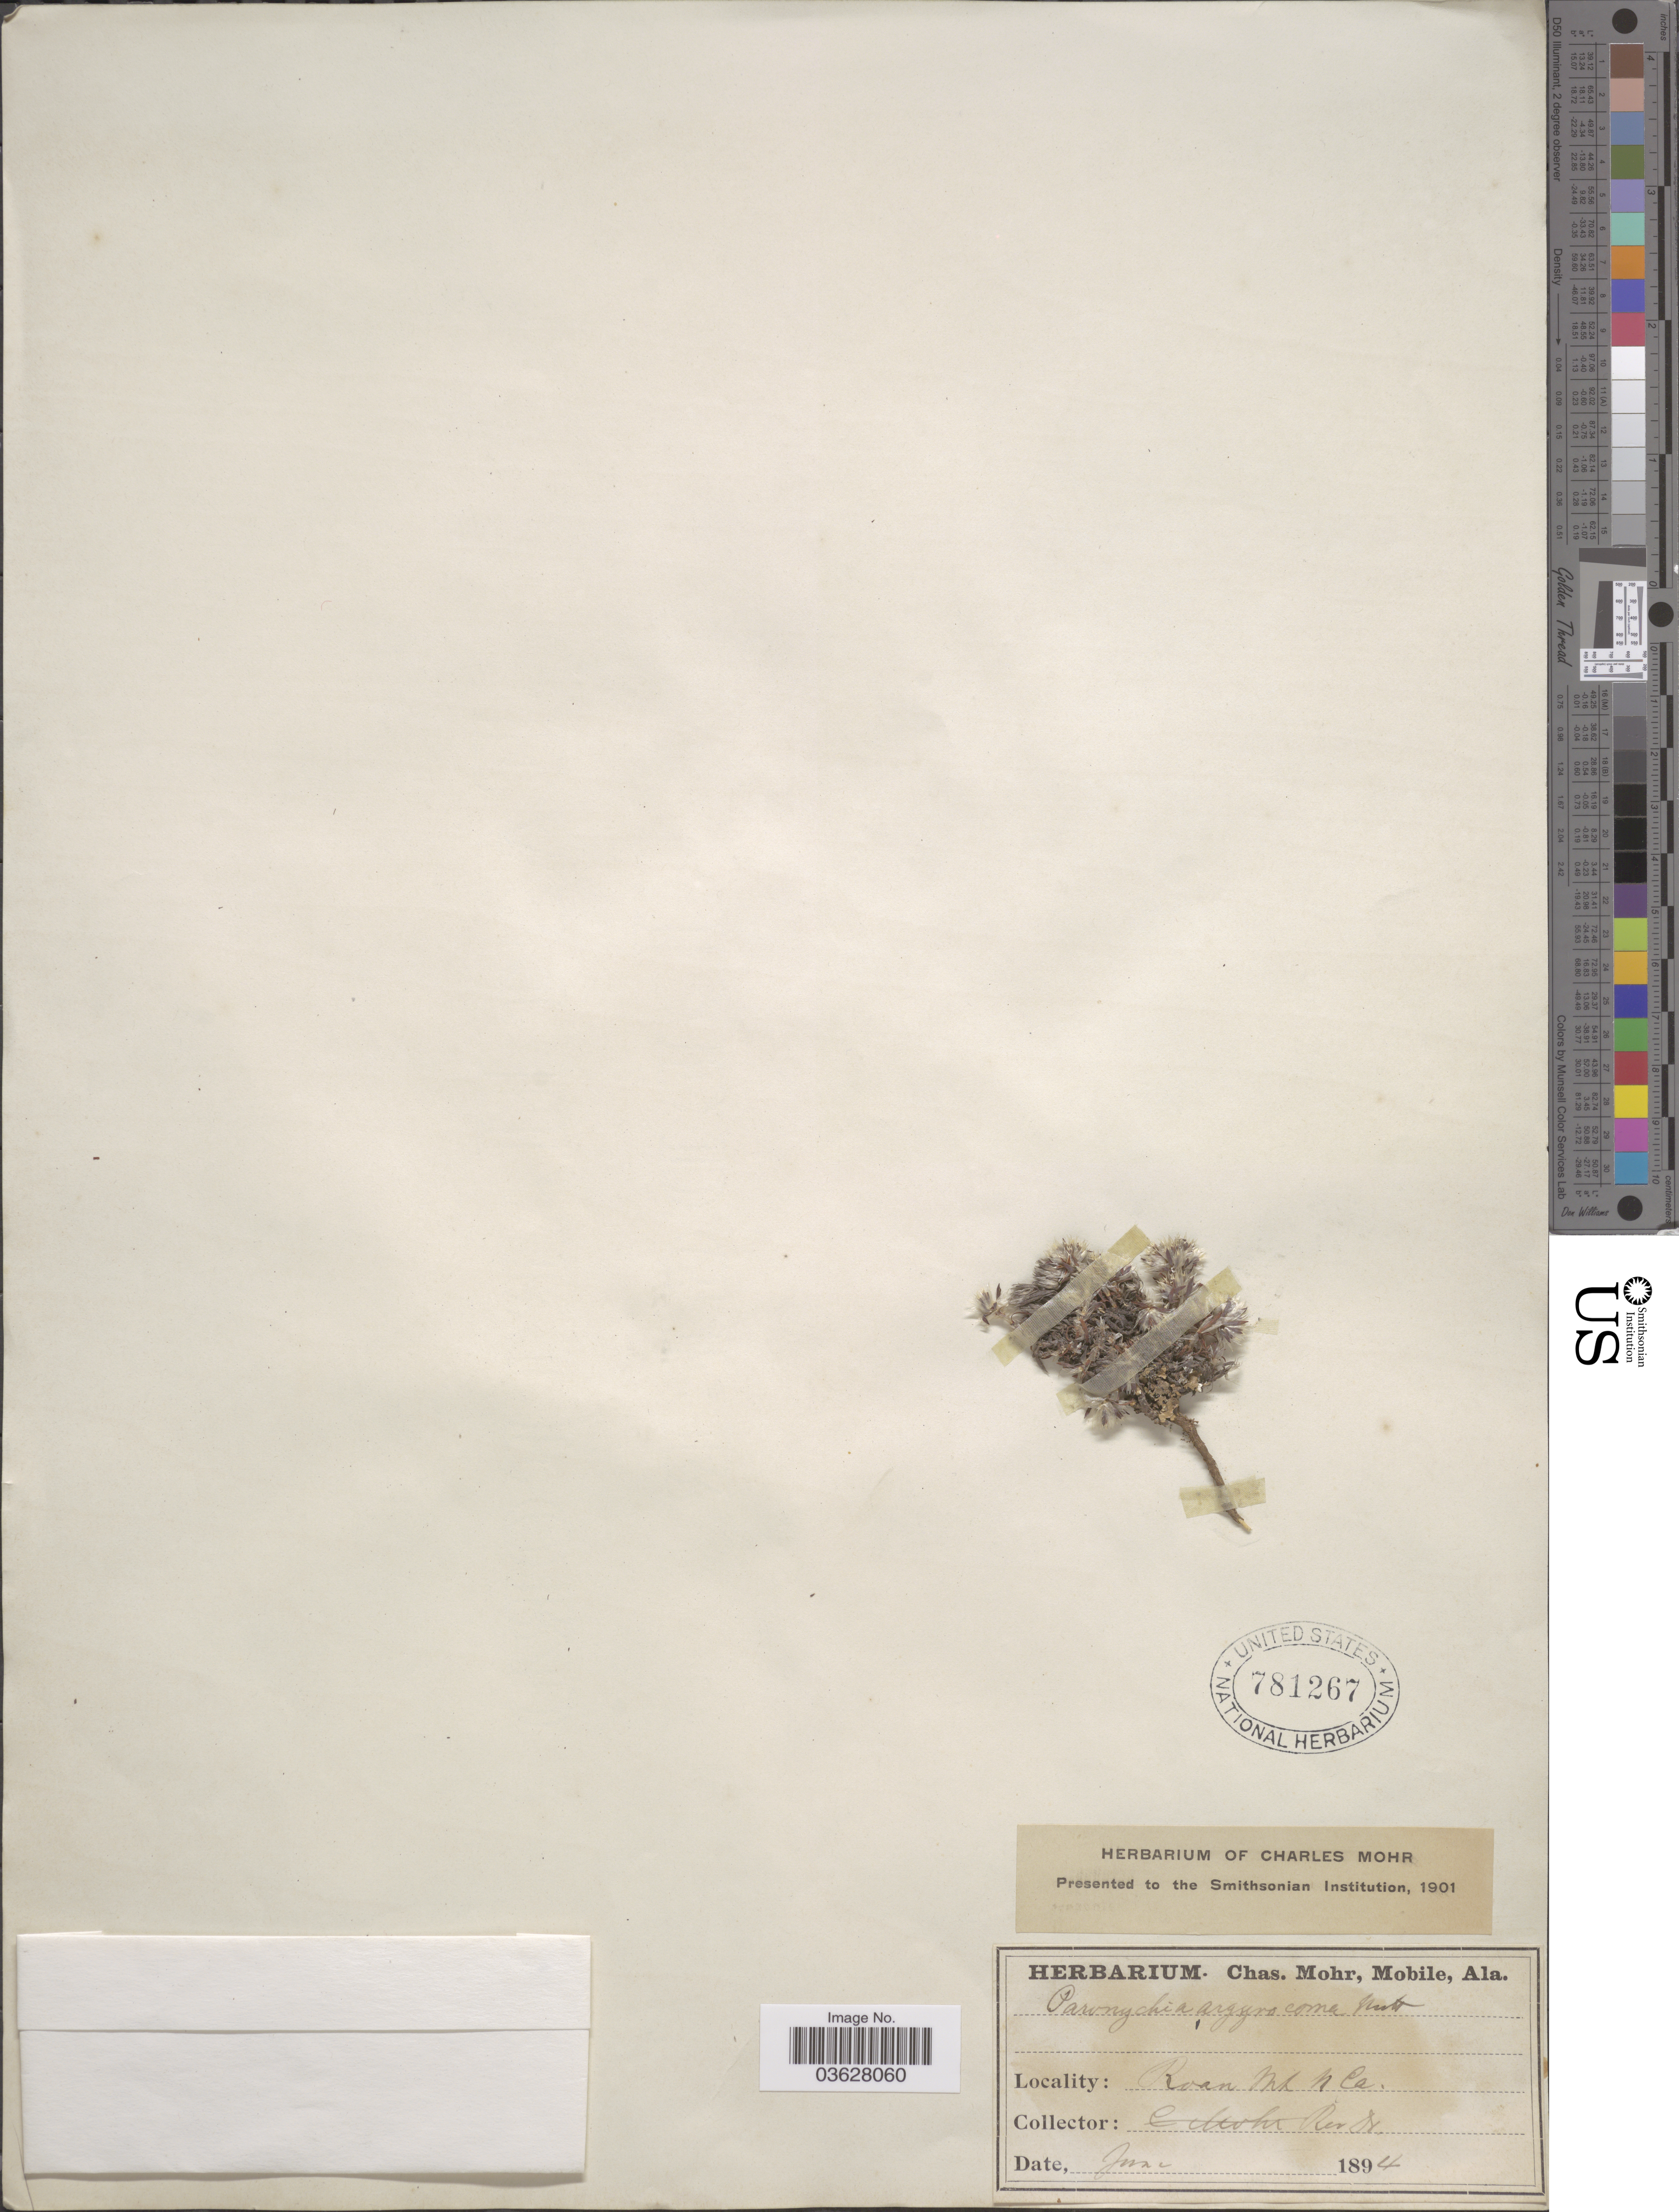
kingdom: Plantae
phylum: Tracheophyta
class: Magnoliopsida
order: Caryophyllales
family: Caryophyllaceae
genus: Paronychia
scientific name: Paronychia argyrocoma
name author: (Michx.) Nutt.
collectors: Rev. Dr. & ex herb. C. Mohr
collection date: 1894-06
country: United States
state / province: North Carolina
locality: Roan Mt.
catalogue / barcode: US 781267